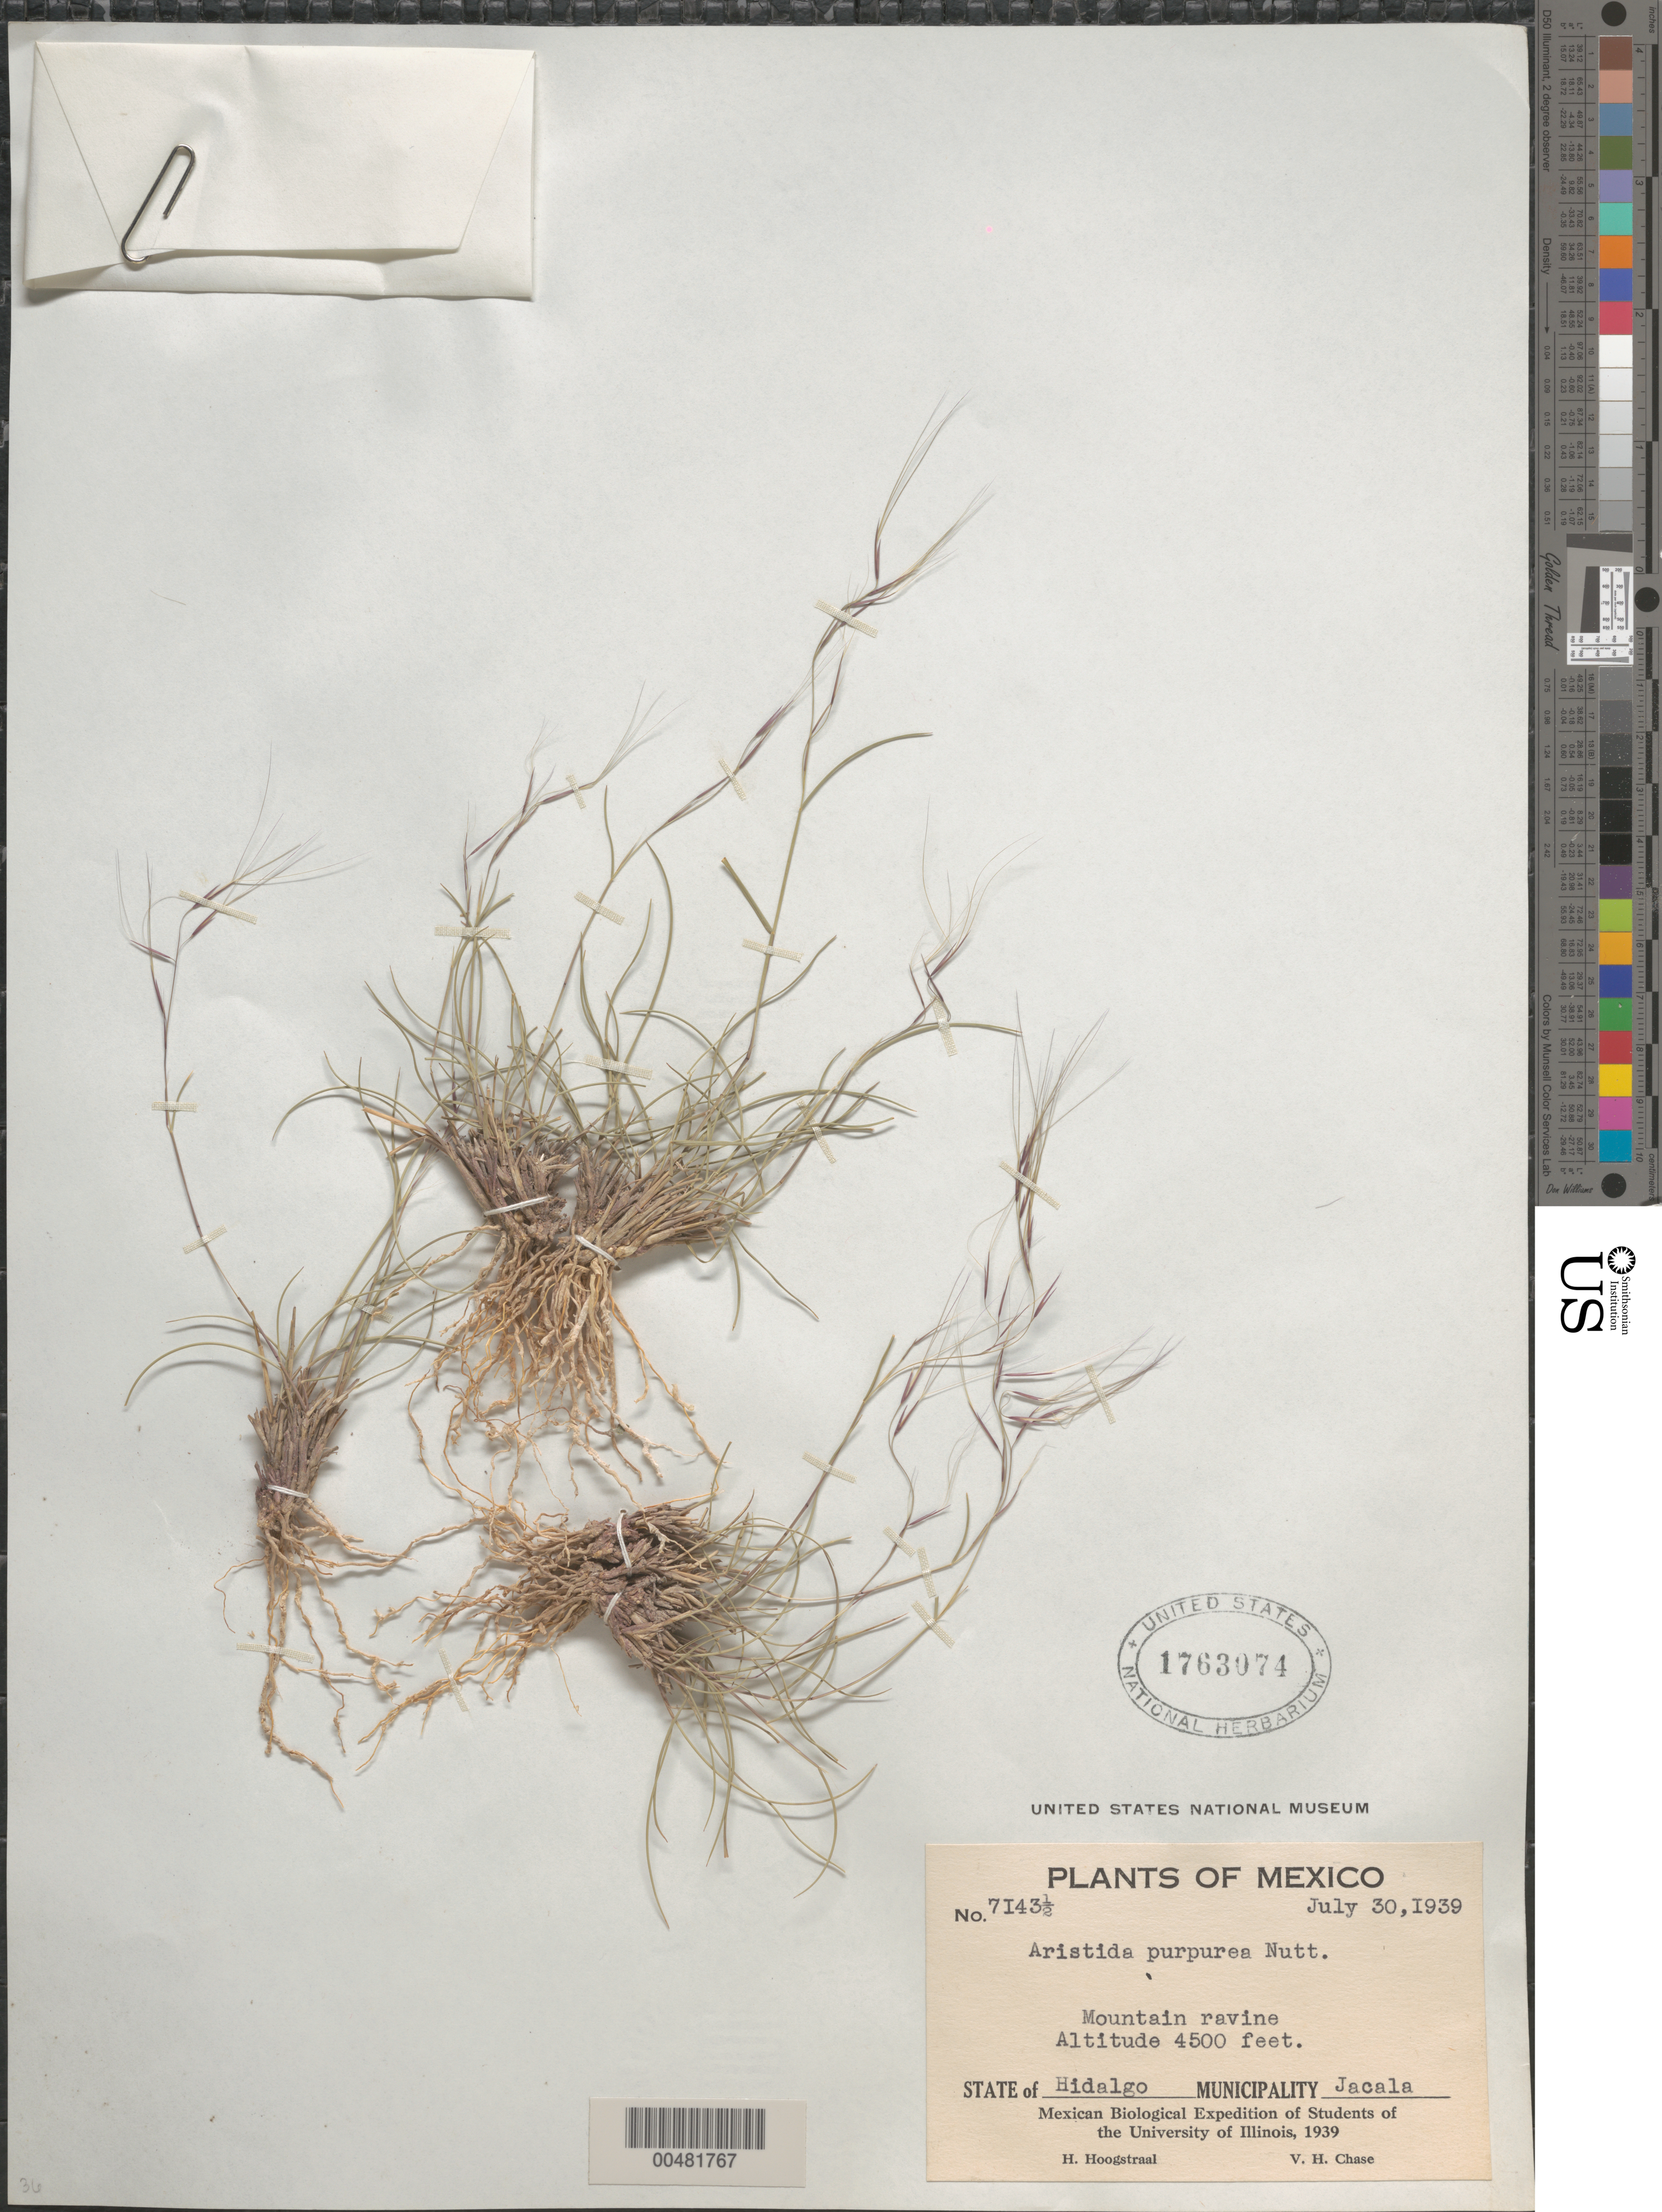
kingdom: Plantae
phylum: Tracheophyta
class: Liliopsida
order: Poales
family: Poaceae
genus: Aristida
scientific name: Aristida purpurea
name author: Nutt.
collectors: H. Hoogstraal & V. H. Chase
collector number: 7143.5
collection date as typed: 30 Jul 1939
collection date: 1939-07-30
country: Mexico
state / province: Hidalgo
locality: Municipality Jacala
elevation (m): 1372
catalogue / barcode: US 1763074